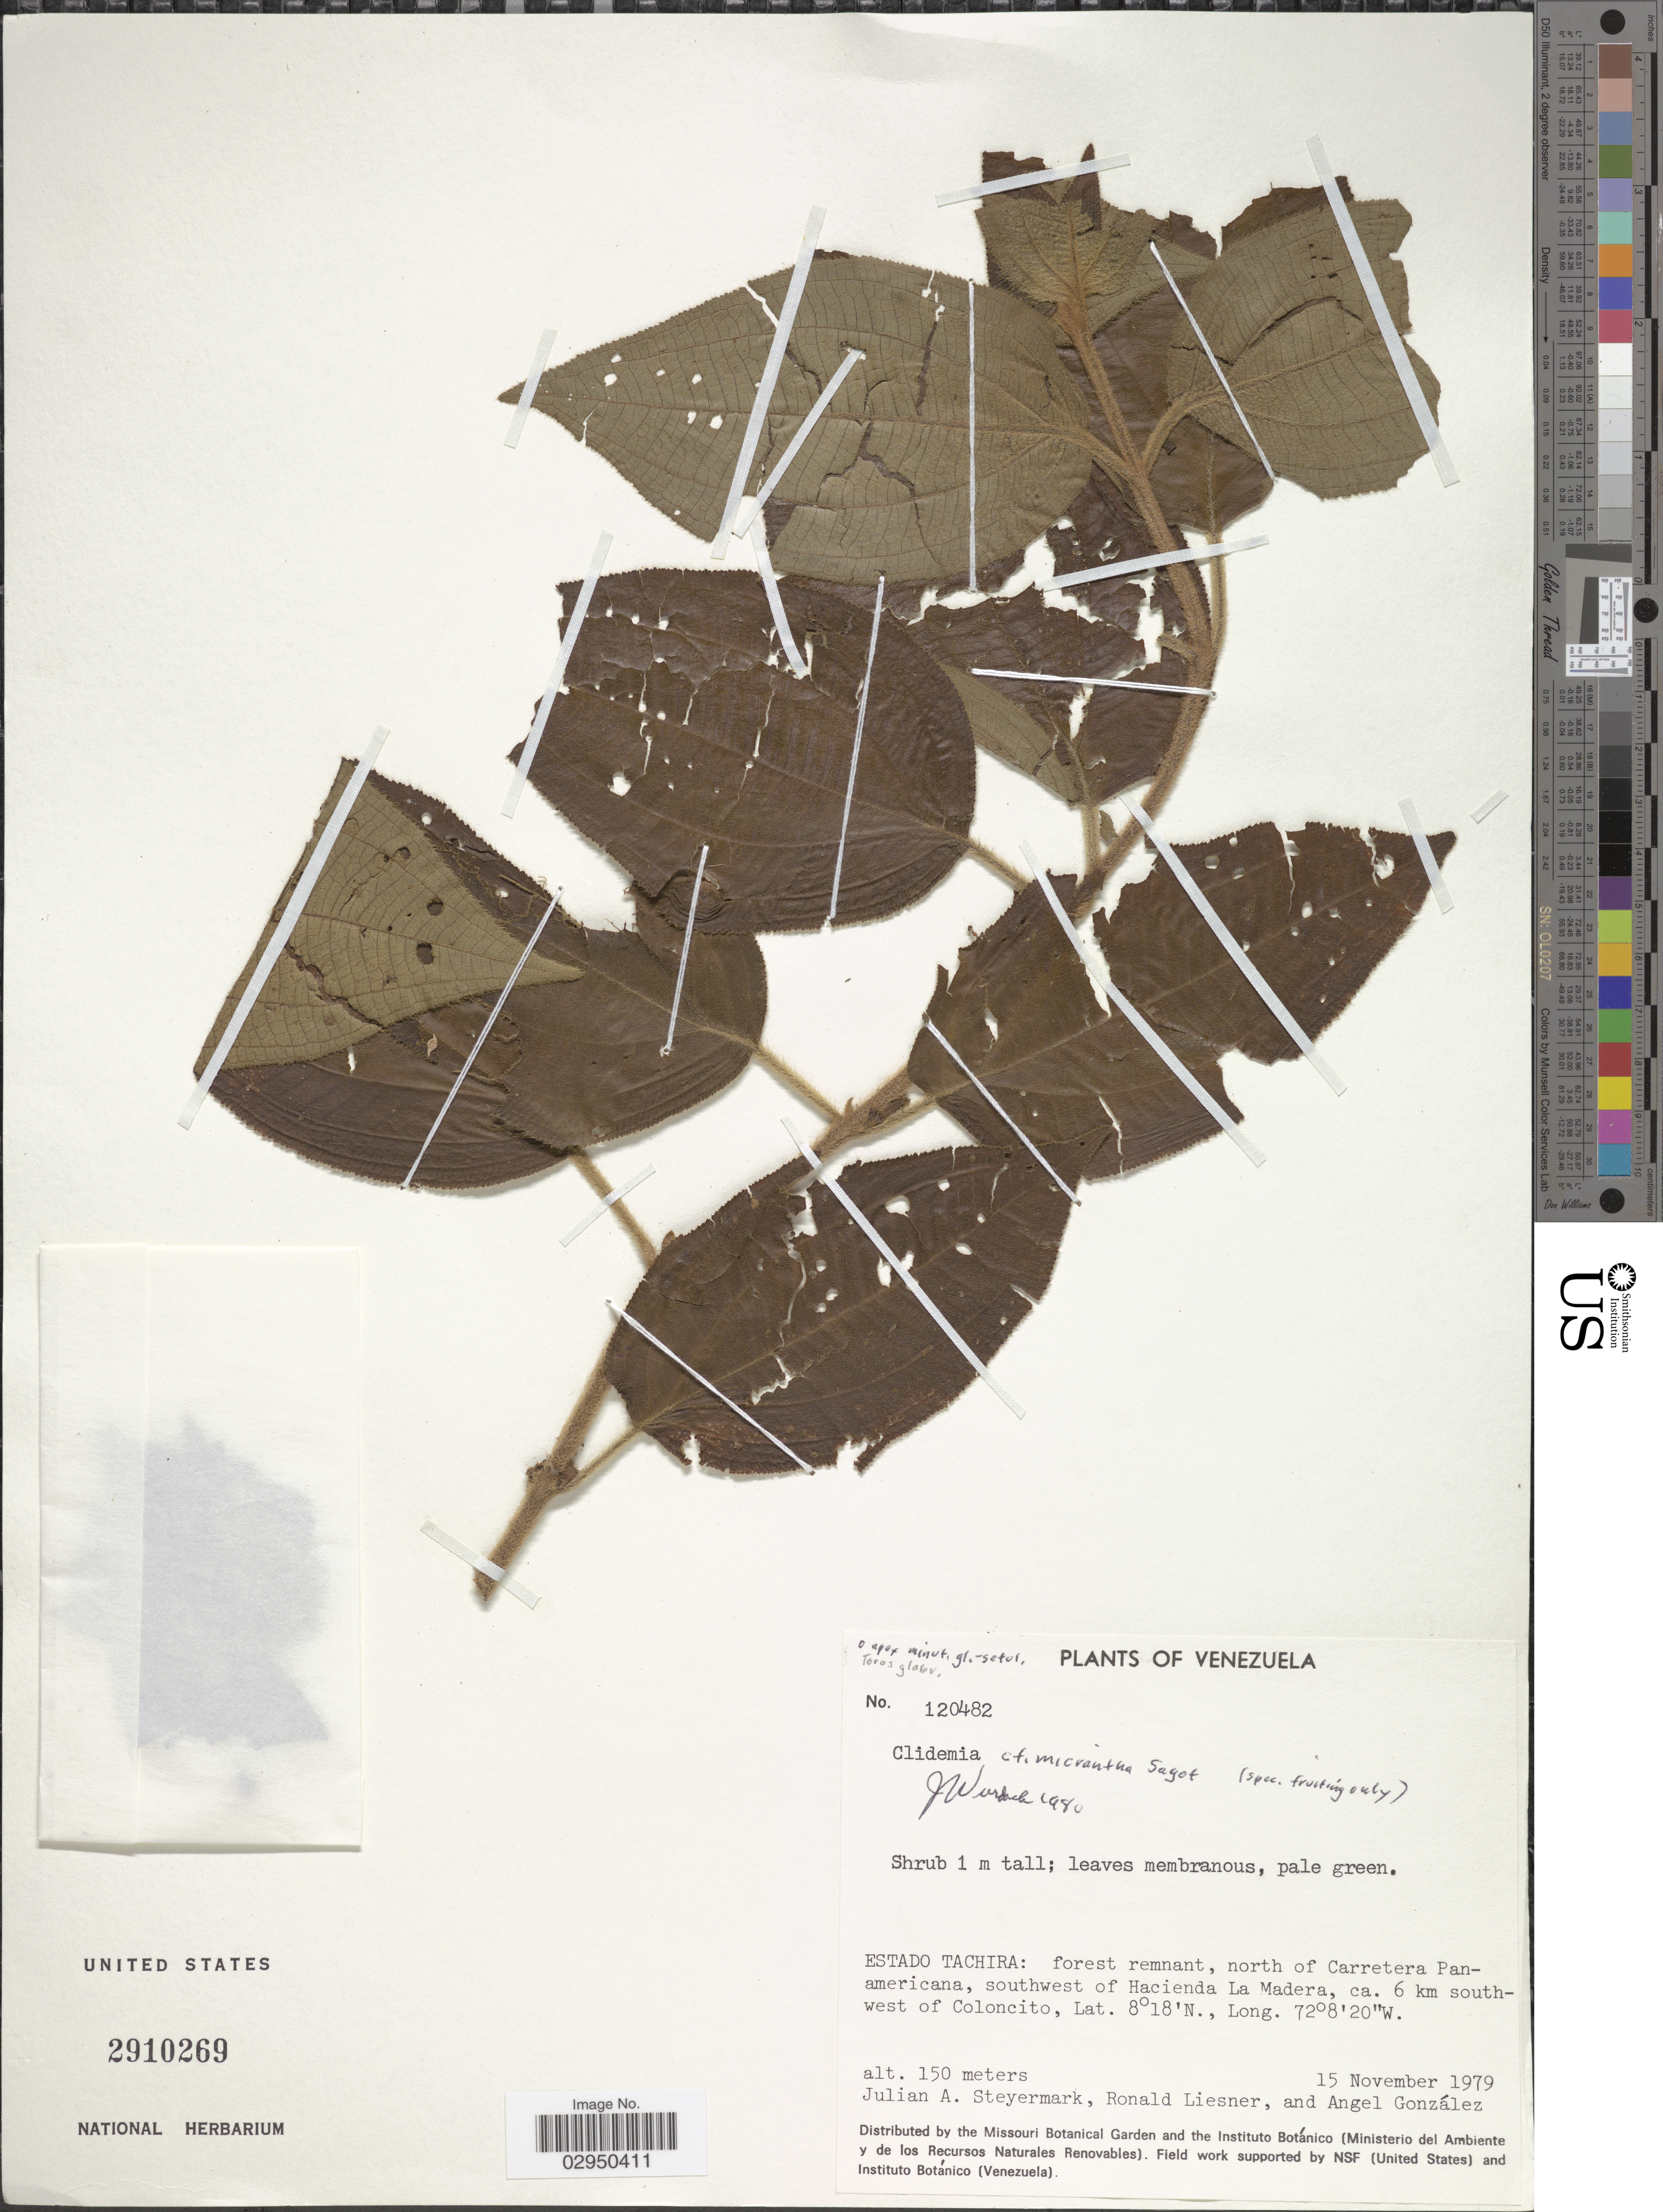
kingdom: Plantae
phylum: Tracheophyta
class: Magnoliopsida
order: Myrtales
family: Melastomataceae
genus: Clidemia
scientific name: Clidemia micrantha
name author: Sagot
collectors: J. Steyermark, R. L. Liesner & A. C. González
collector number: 120482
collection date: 1979-11-15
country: Venezuela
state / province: Tachira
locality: North of Carretera Panamericana, southwest of Hacienda La Madera, ca. 6 km southwest of Coloncito.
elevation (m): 150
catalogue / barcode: US 2910269